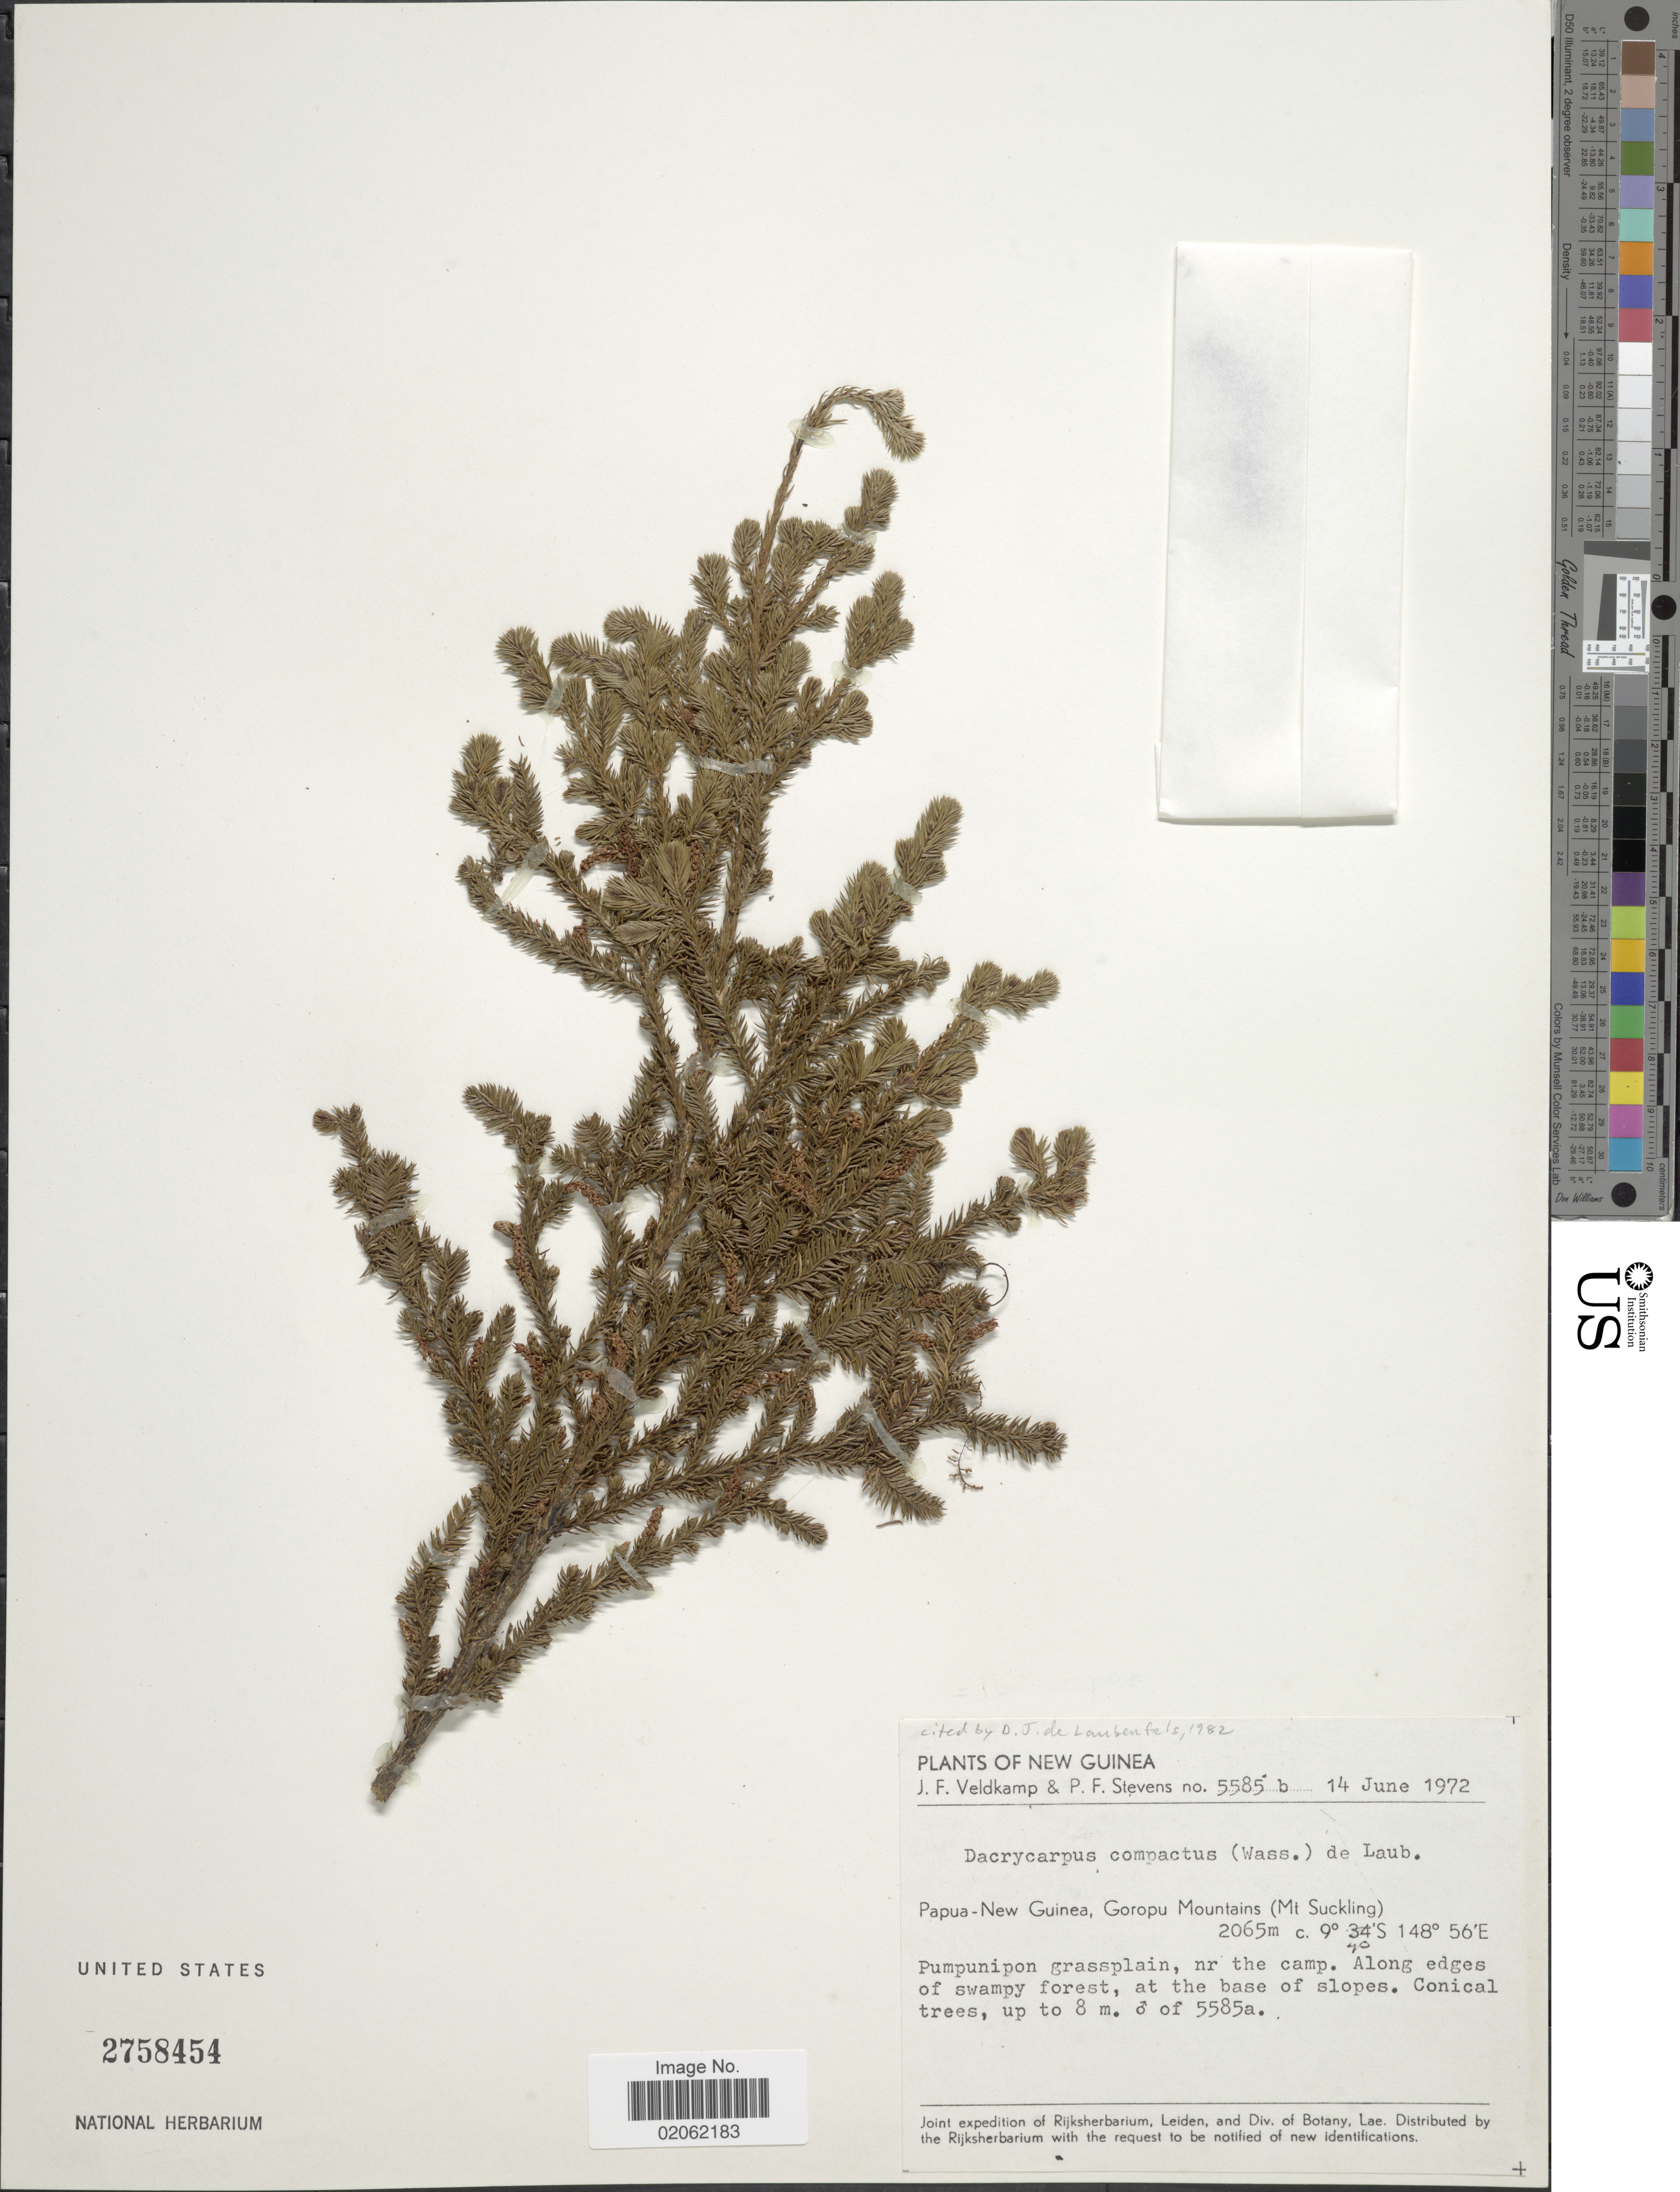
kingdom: Plantae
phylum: Tracheophyta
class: Pinopsida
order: Pinales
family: Podocarpaceae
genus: Dacrycarpus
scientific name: Dacrycarpus compactus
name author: (Wasscher) de Laub.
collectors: J. F. Veldkamp & P. F. Stevens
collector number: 5585b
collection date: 1972-06-14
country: Papua New Guinea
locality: New Guinea, Goropu Mountains (Mt Suckling).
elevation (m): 2065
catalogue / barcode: US 2758454